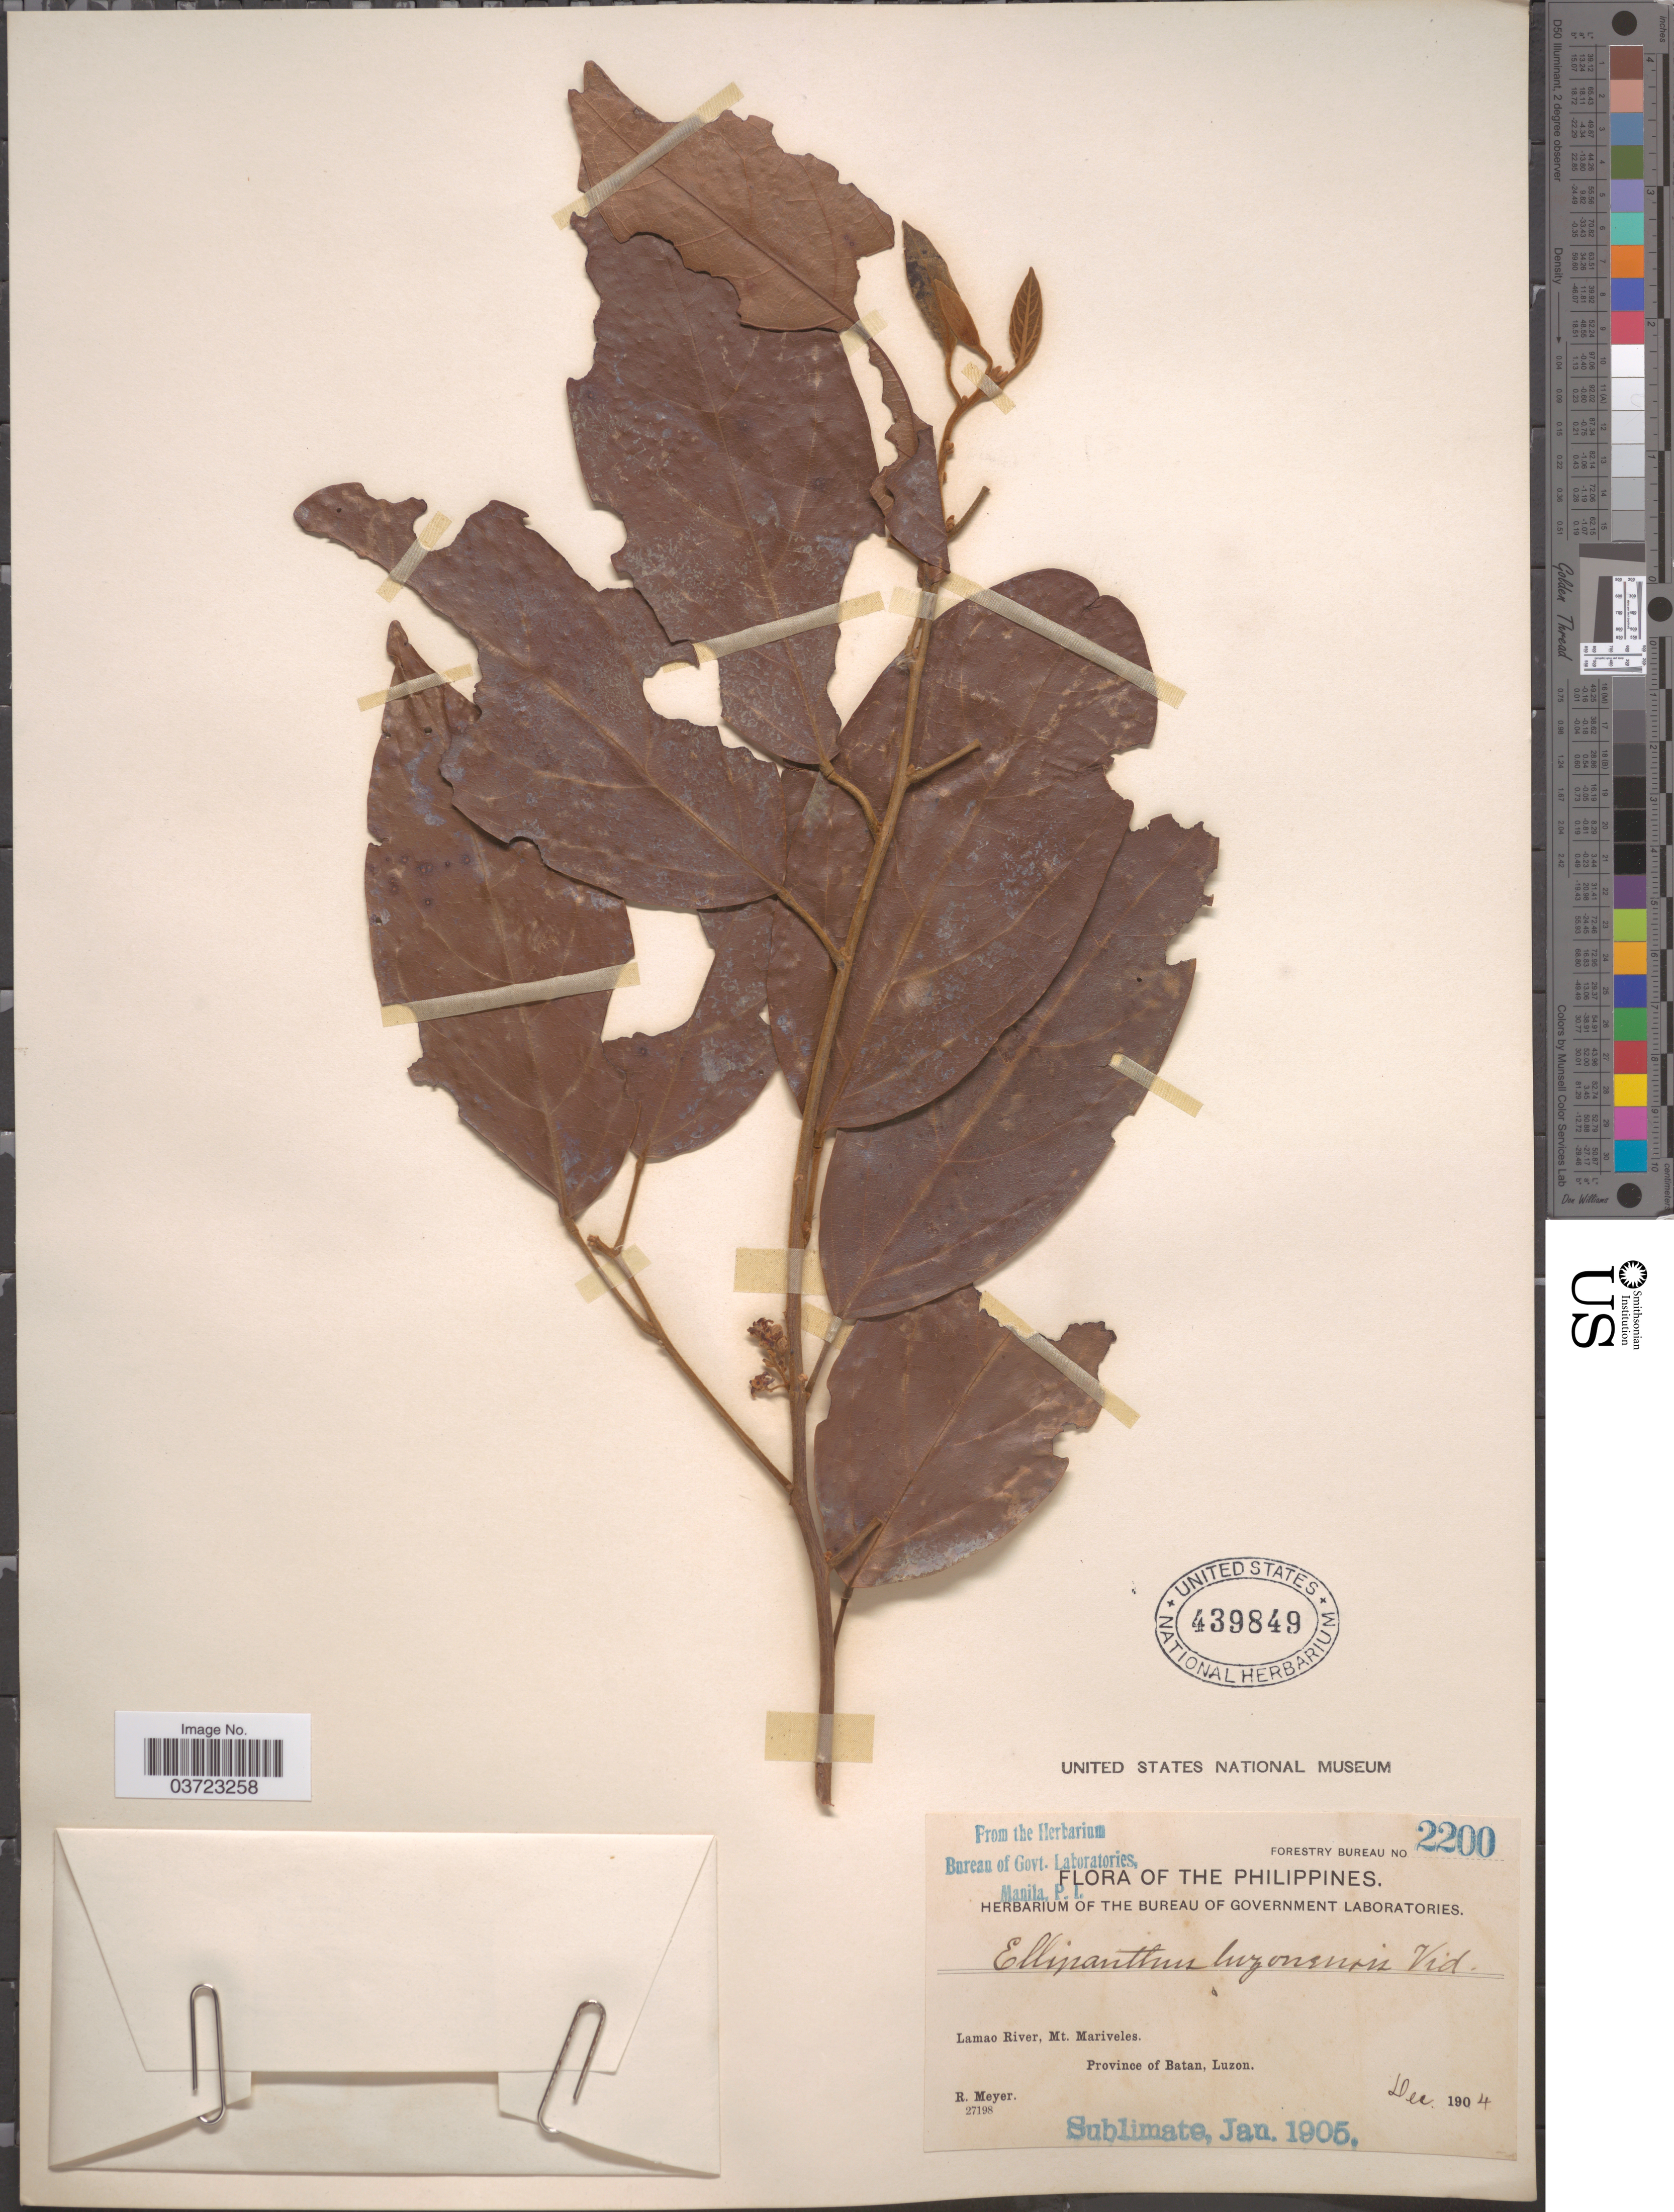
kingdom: Plantae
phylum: Tracheophyta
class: Magnoliopsida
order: Oxalidales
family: Connaraceae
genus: Ellipanthus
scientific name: Ellipanthus luzoniensis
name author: S. Vidal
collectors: R. Meyer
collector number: Forestry Bureau 2200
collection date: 1904-12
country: Philippines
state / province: Cagayan Valley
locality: Lamao River, Mt. Mariveles, Province of Batan, Luzon.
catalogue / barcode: US 439849